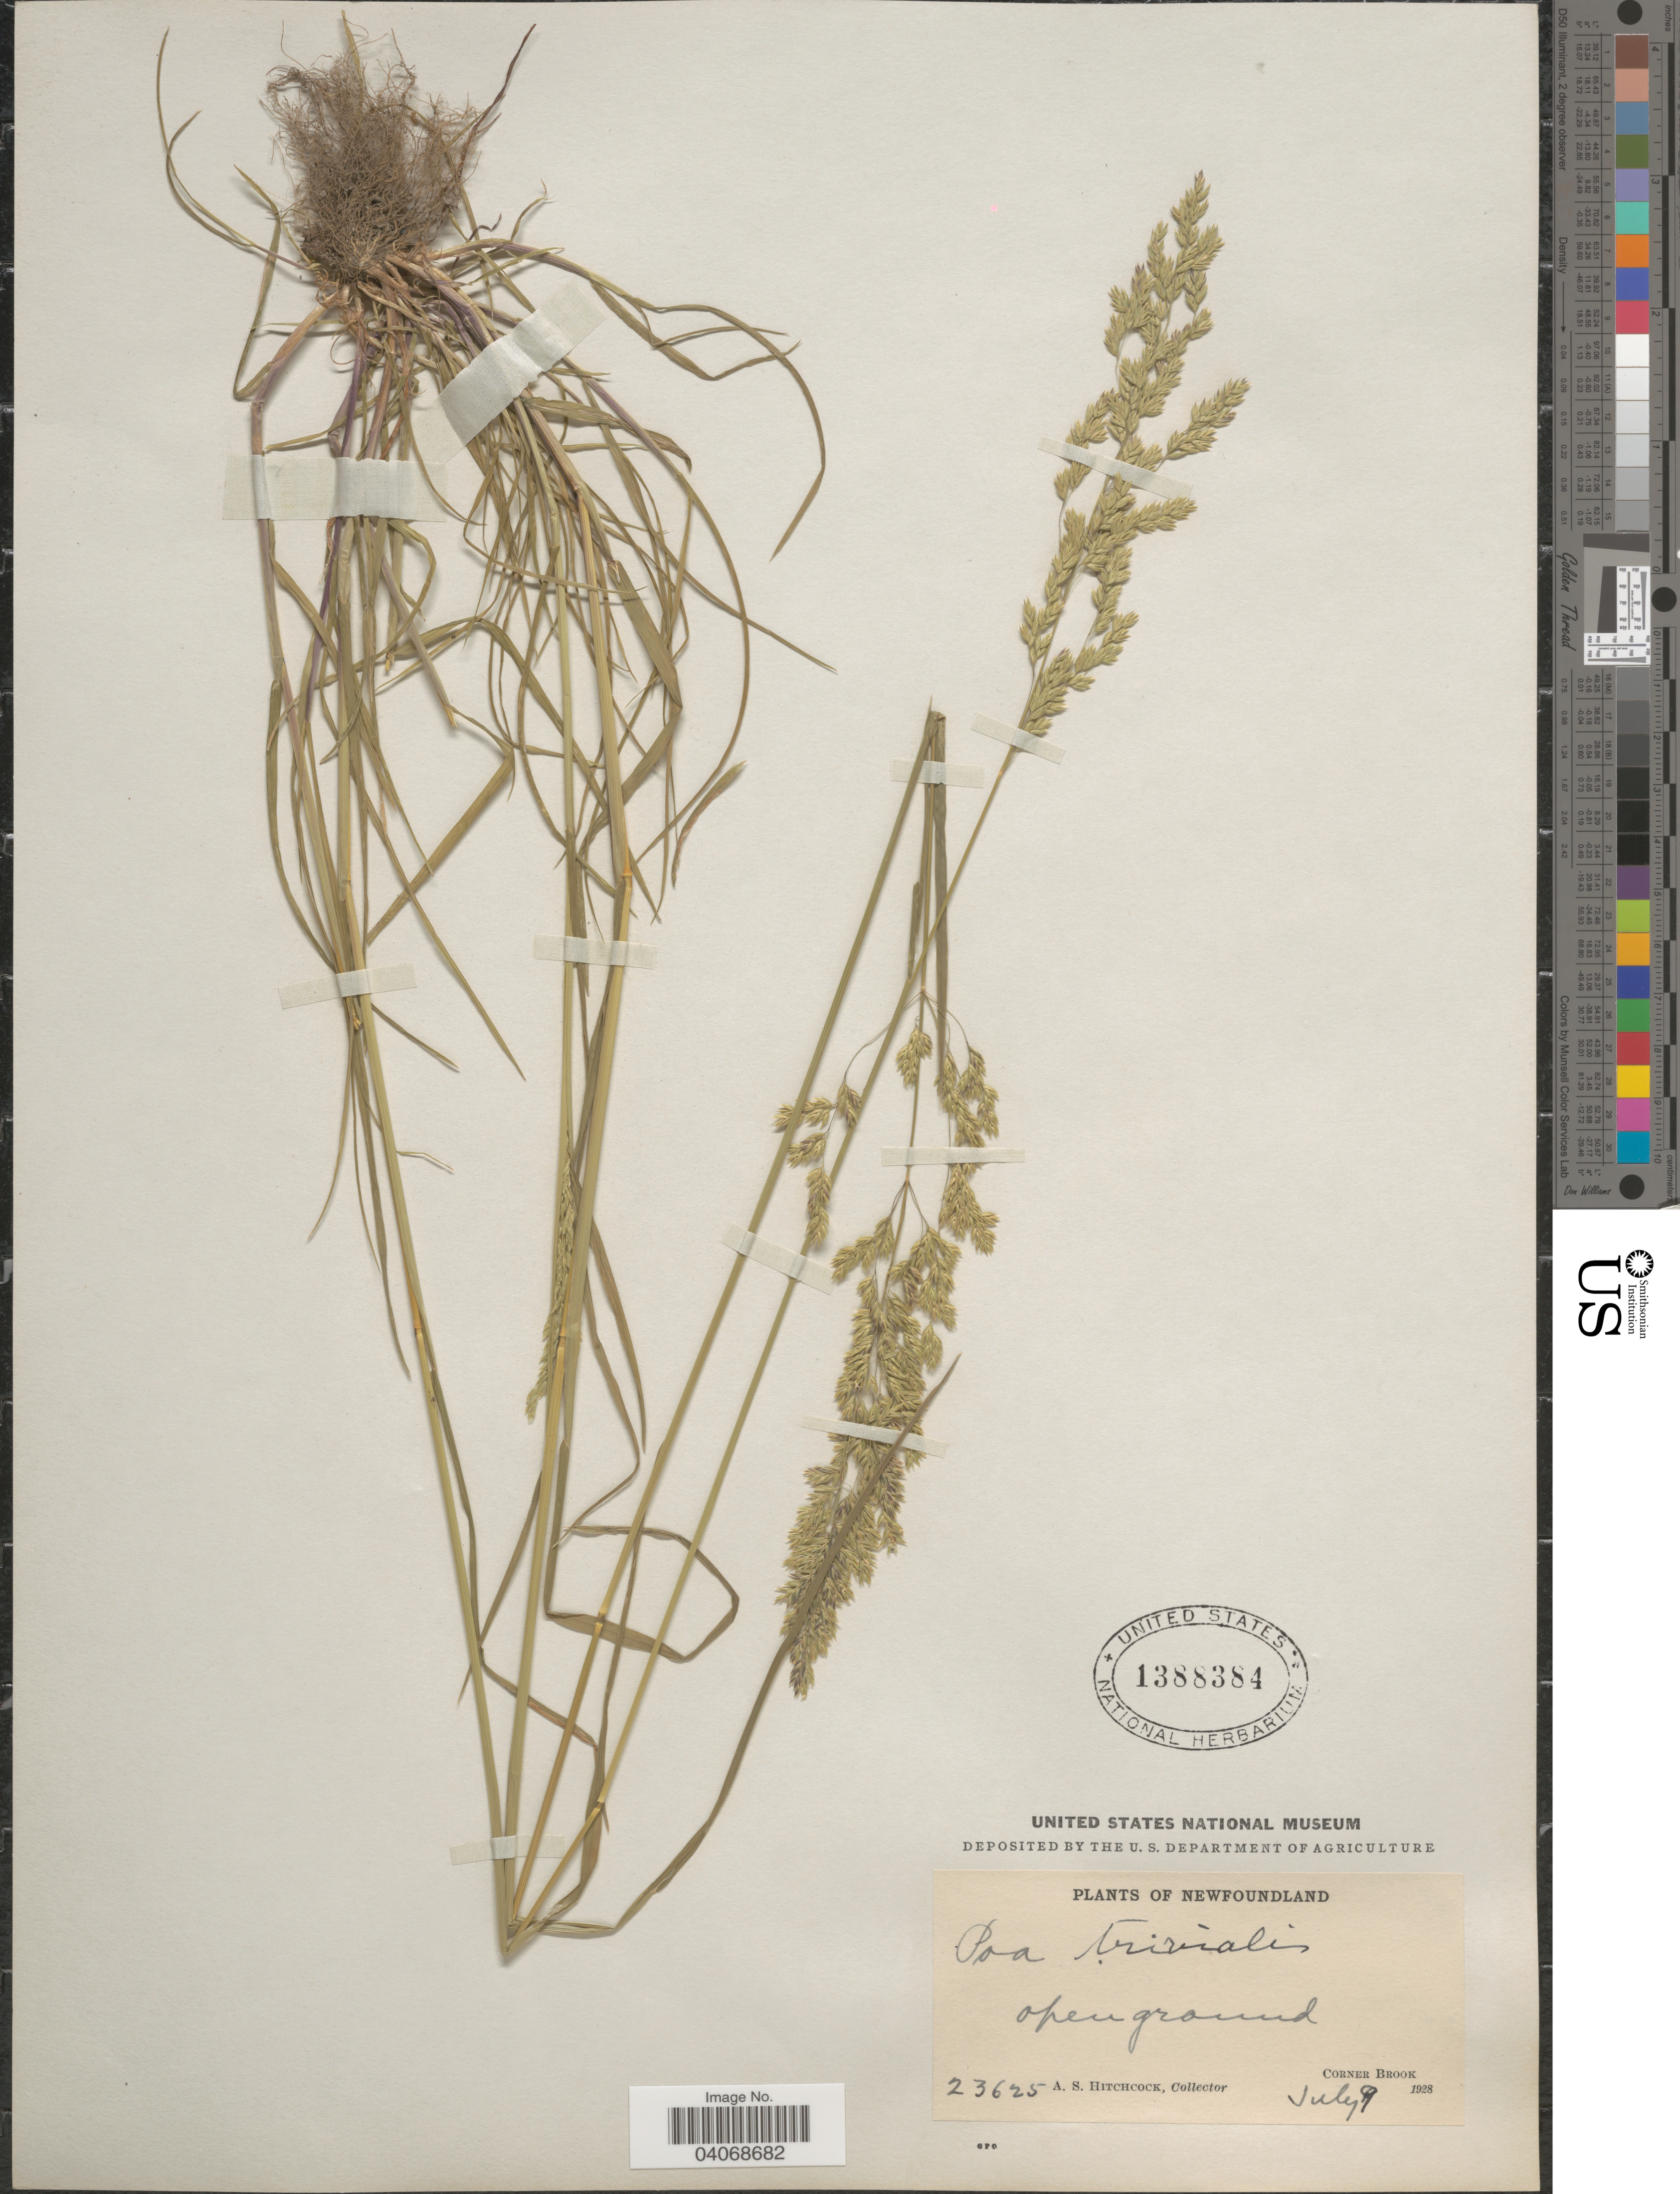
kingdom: Plantae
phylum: Tracheophyta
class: Liliopsida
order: Poales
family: Poaceae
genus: Poa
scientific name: Poa trivialis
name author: L.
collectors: A. S. Hitchcock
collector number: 23625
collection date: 1928-07-09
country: Canada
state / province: Newfoundland and Labrador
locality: Open ground. Corner Brook.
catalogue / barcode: US 1388384